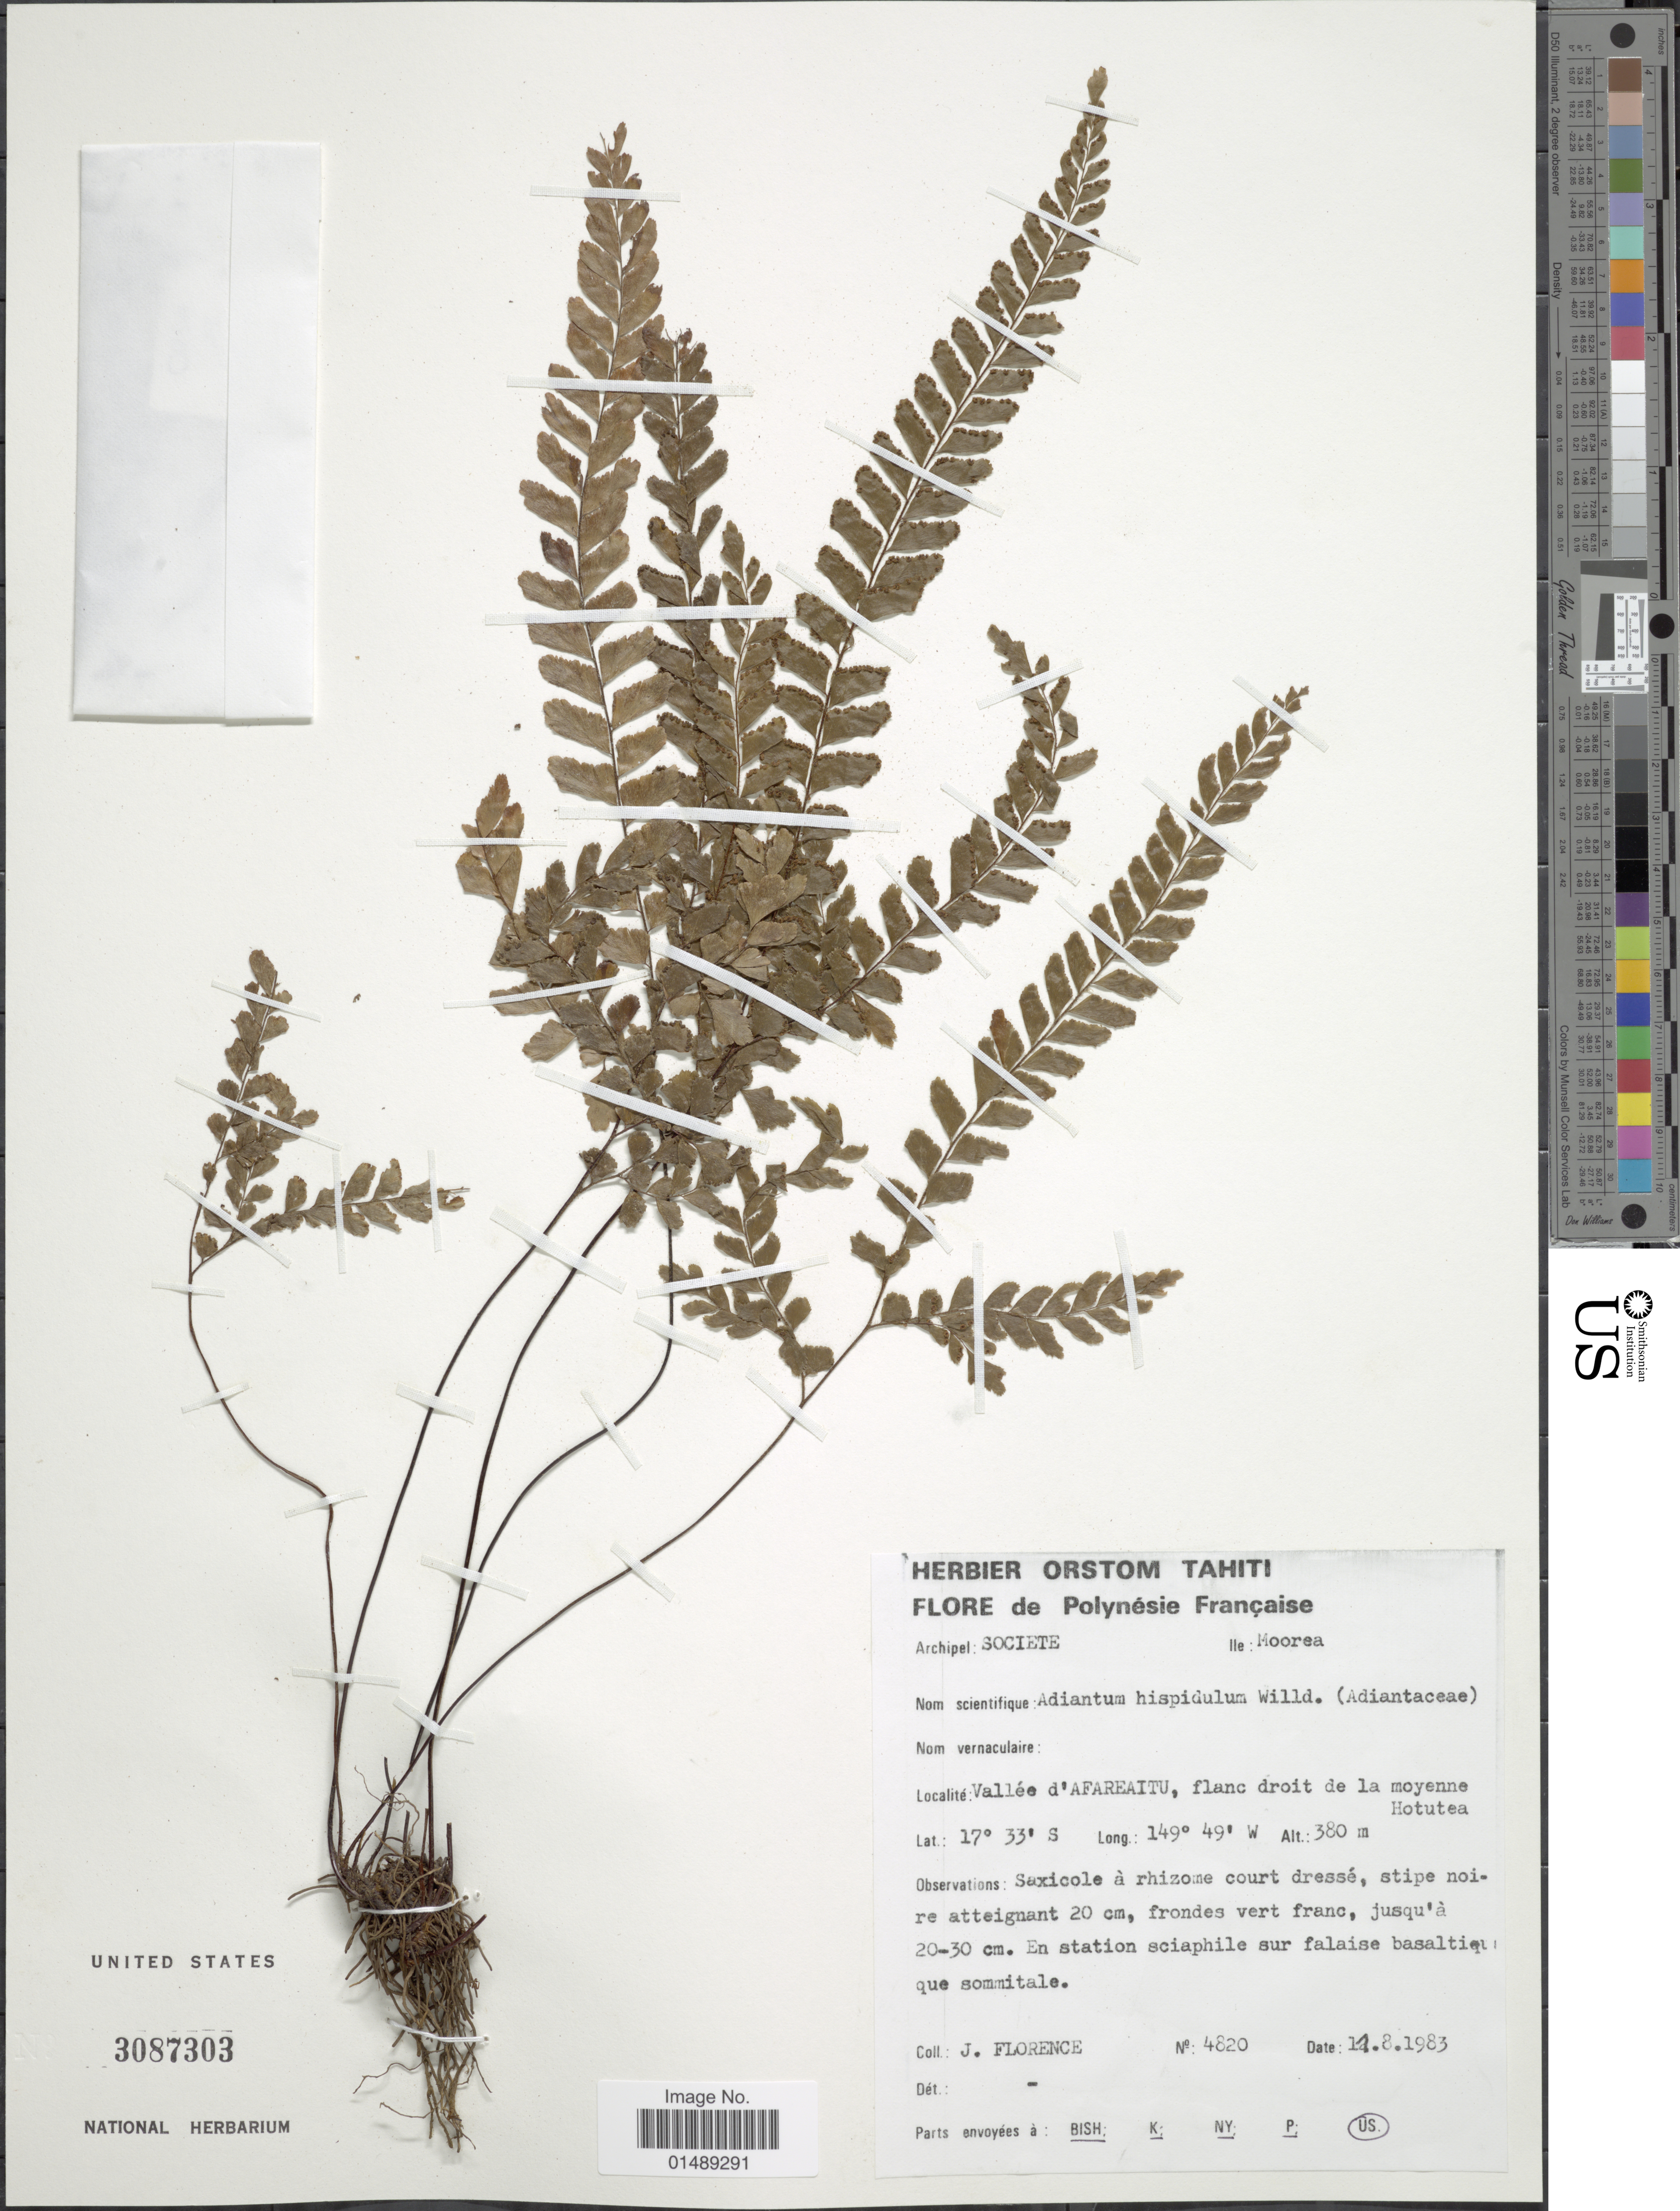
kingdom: Plantae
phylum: Tracheophyta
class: Polypodiopsida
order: Polypodiales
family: Pteridaceae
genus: Adiantum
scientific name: Adiantum hispidulum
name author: Sw.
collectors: J. Florence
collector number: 4820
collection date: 1983-08-11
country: French Polynesia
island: Moorea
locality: French Polynesia, Archipel: Societe, Ile: Moorea, Vallee dÁfareaitu, flanc droit de la moyenne Hotutea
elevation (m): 380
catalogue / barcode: US 3087303